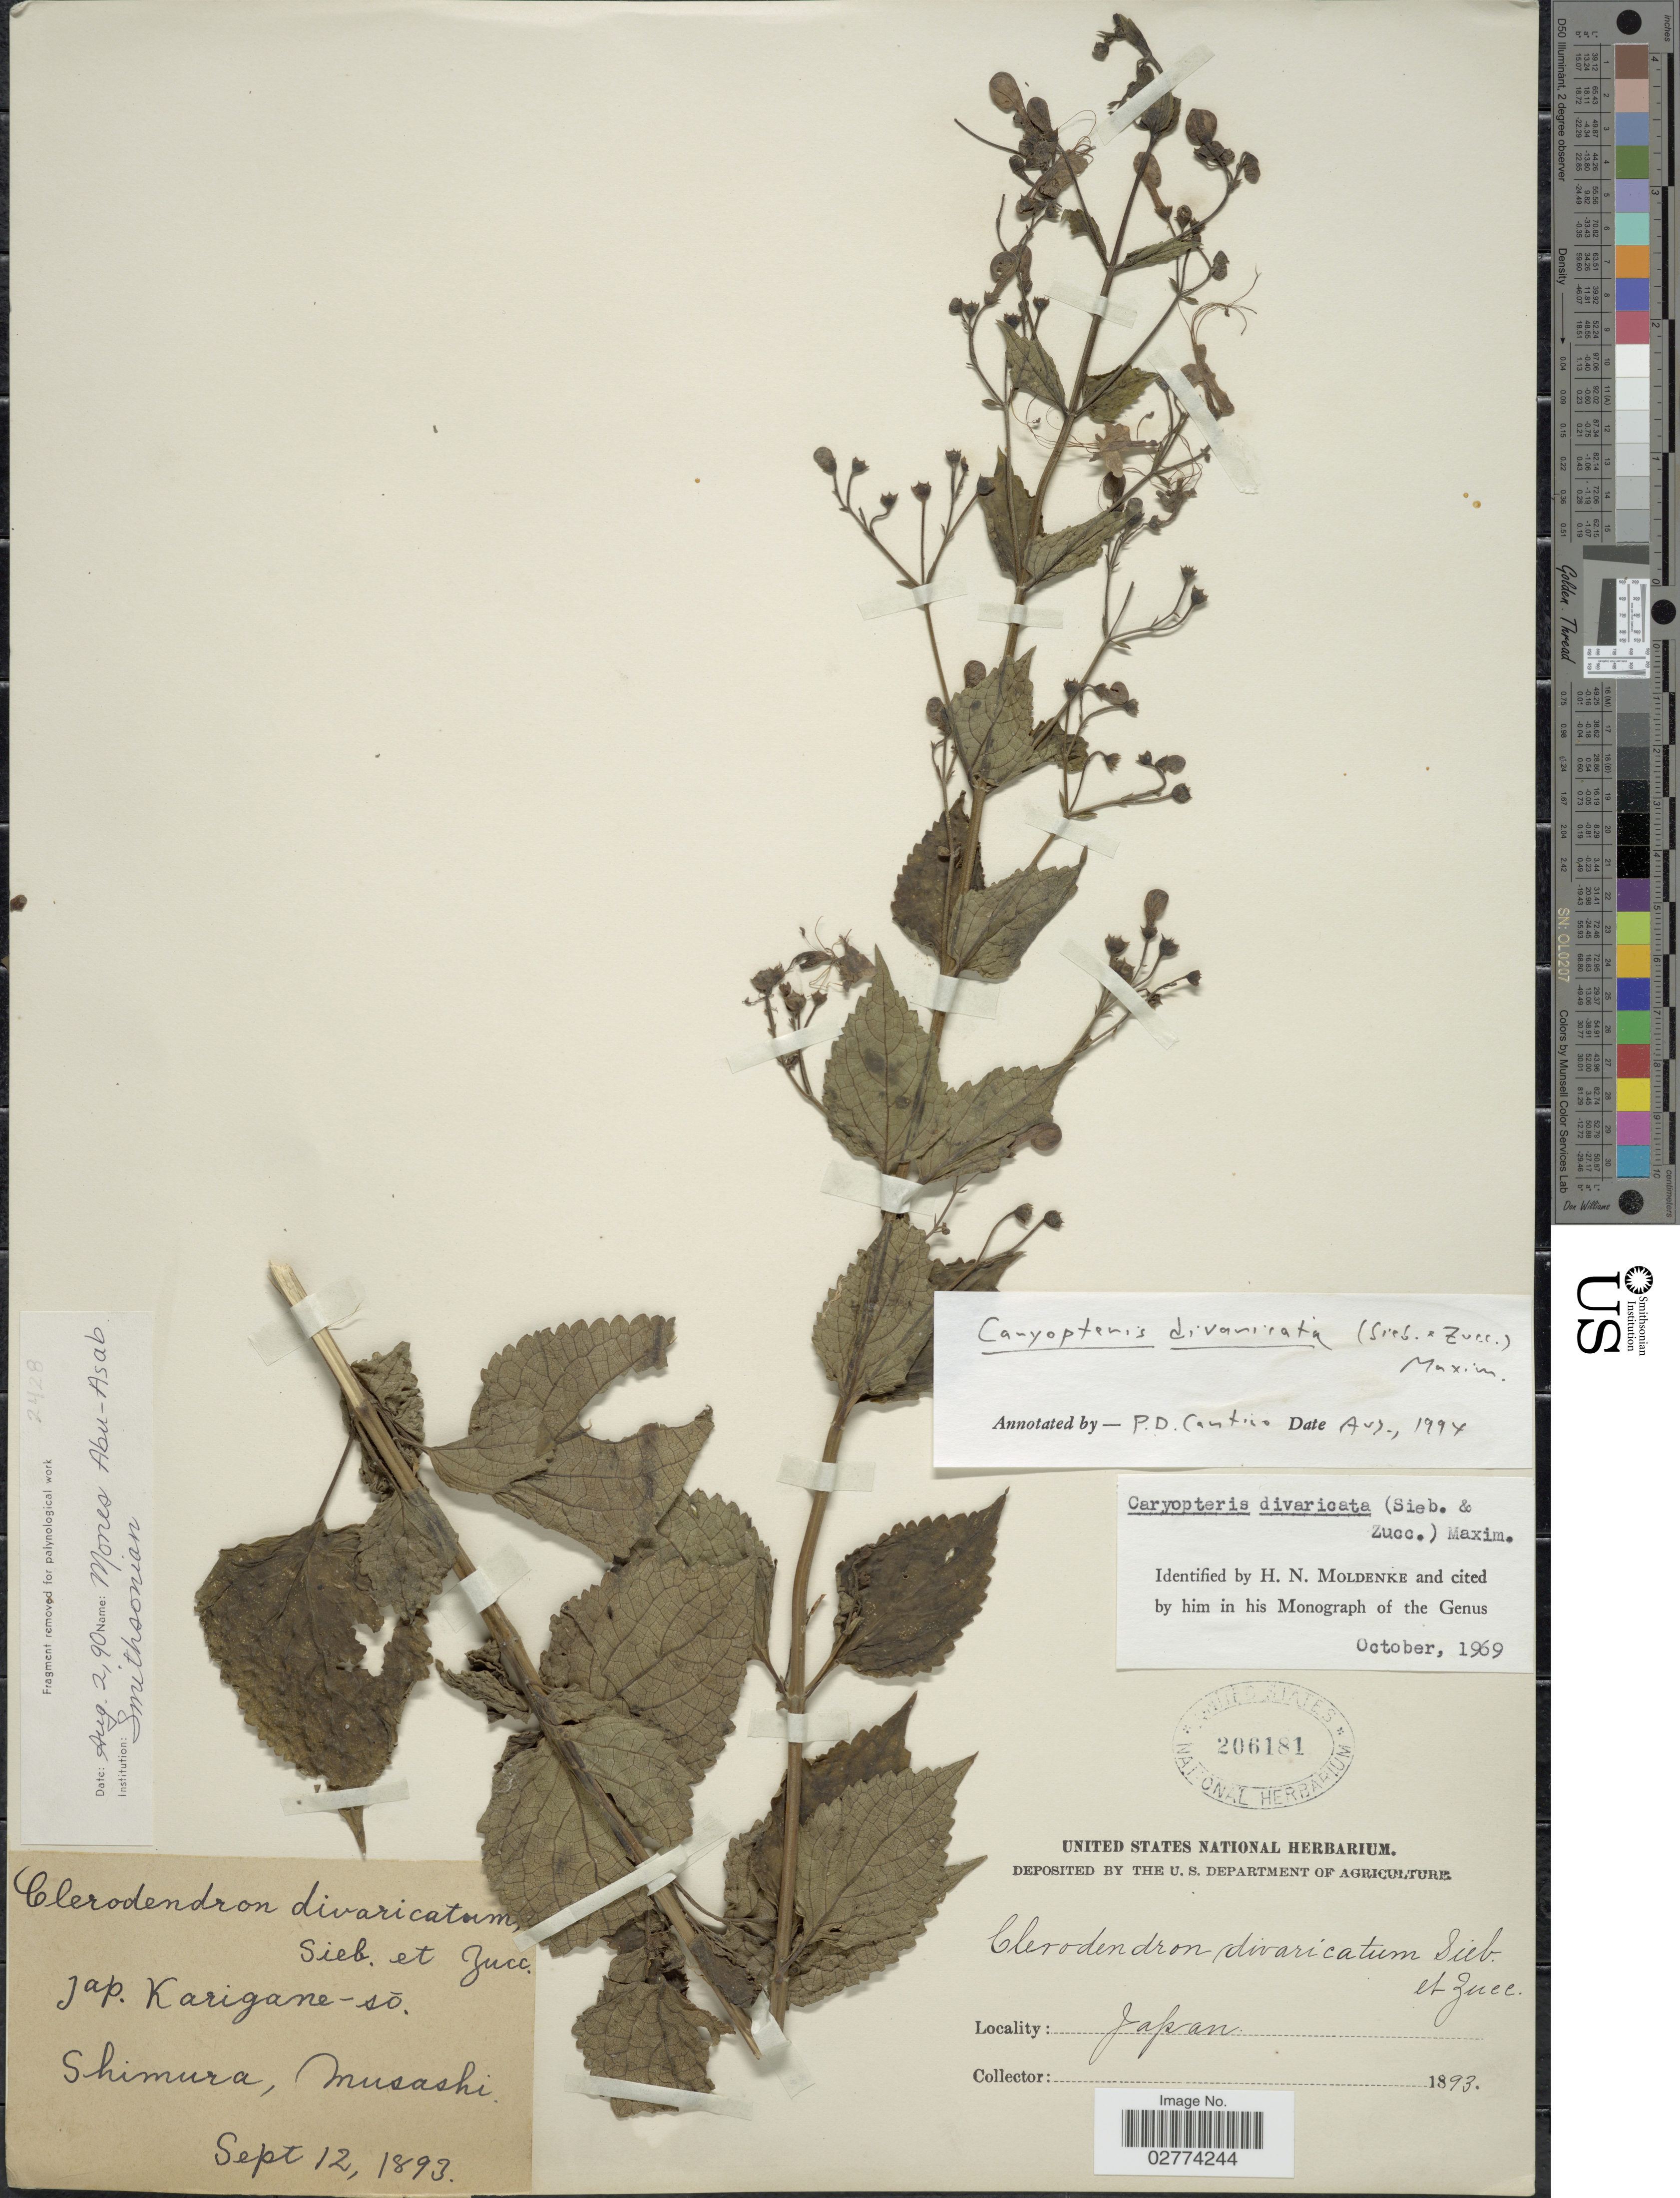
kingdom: Plantae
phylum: Tracheophyta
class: Magnoliopsida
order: Lamiales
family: Lamiaceae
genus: Caryopteris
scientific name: Caryopteris divaricata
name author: Maxim.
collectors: ex herb. United States National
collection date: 1893-09-12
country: Japan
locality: Shimura, Musashi.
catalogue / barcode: US 206181